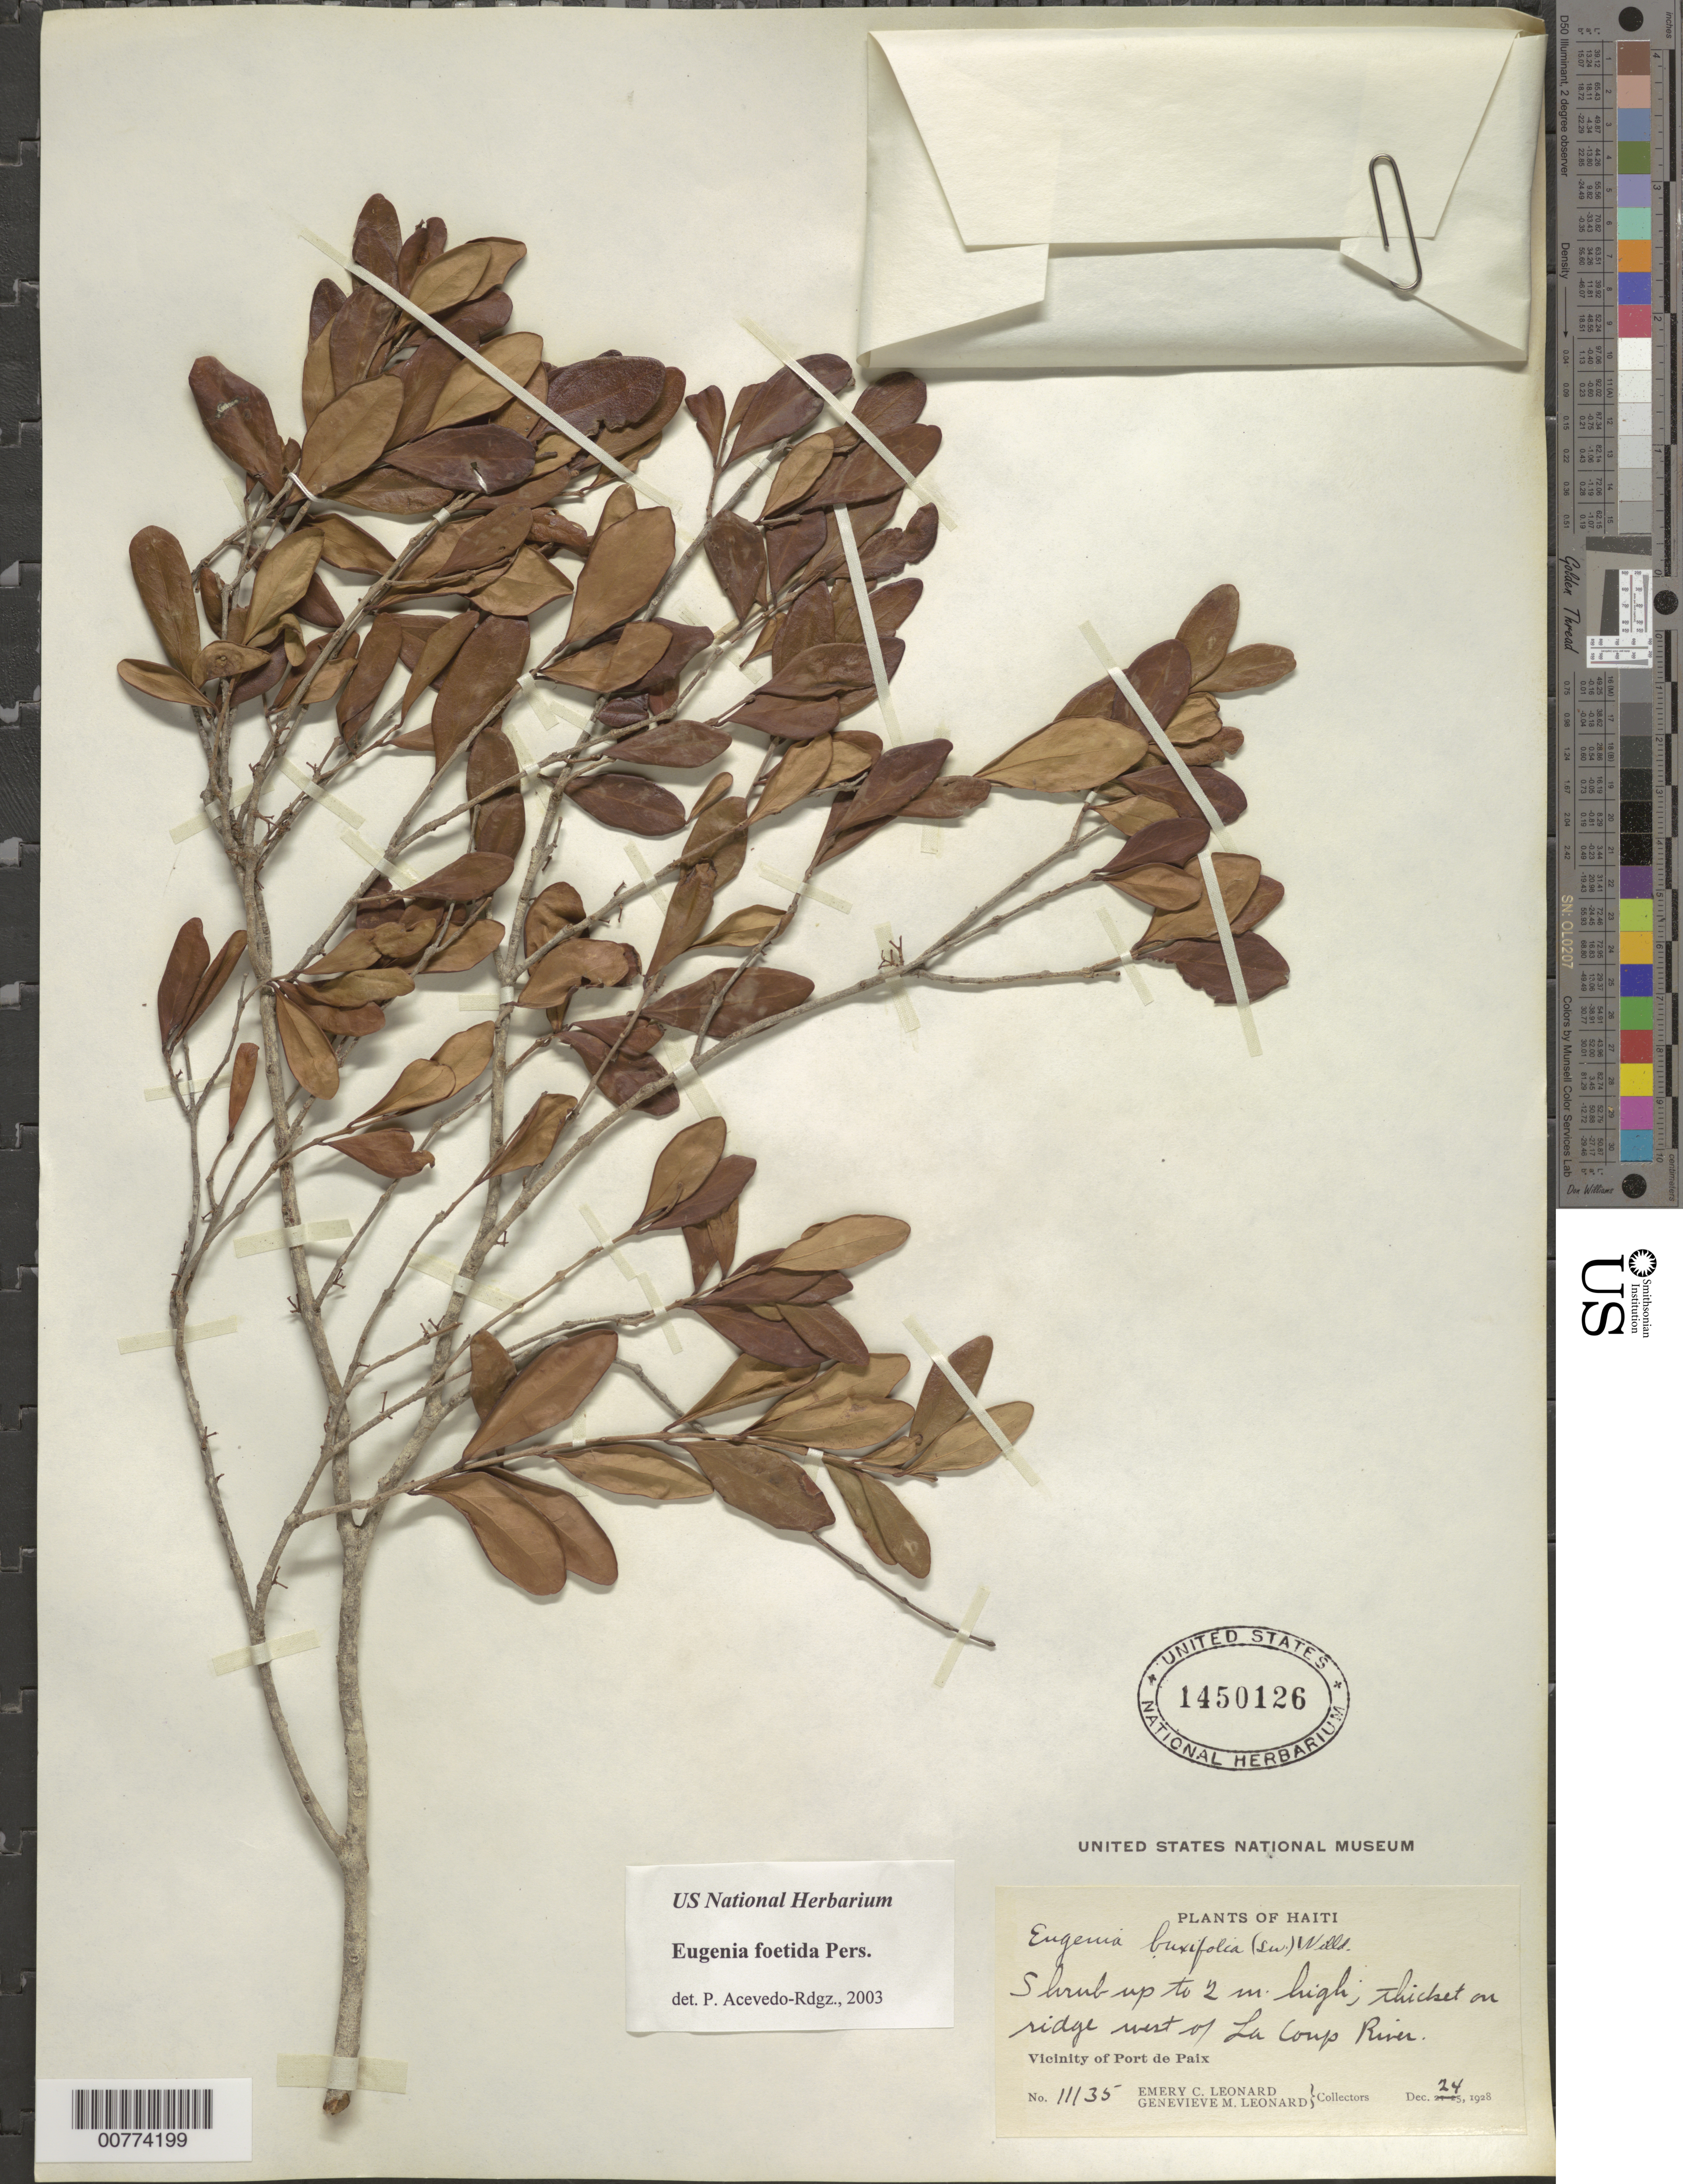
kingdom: Plantae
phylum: Tracheophyta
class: Magnoliopsida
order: Myrtales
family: Myrtaceae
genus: Eugenia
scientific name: Eugenia foetida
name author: Pers.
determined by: Acevedo-Rodríguez, P., (BOT), Smithsonian Institution - National Museum of Natural History (UNITED STATES)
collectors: E. C. Leonard & G. M. Leonard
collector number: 11135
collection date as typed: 24 Dec 1928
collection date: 1928-12-24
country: Haiti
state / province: Nord-Ouest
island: Hispaniola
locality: Vicinity of Port de Paix, west of La Comp River.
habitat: Thicket on ridge.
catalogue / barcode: US 1450126